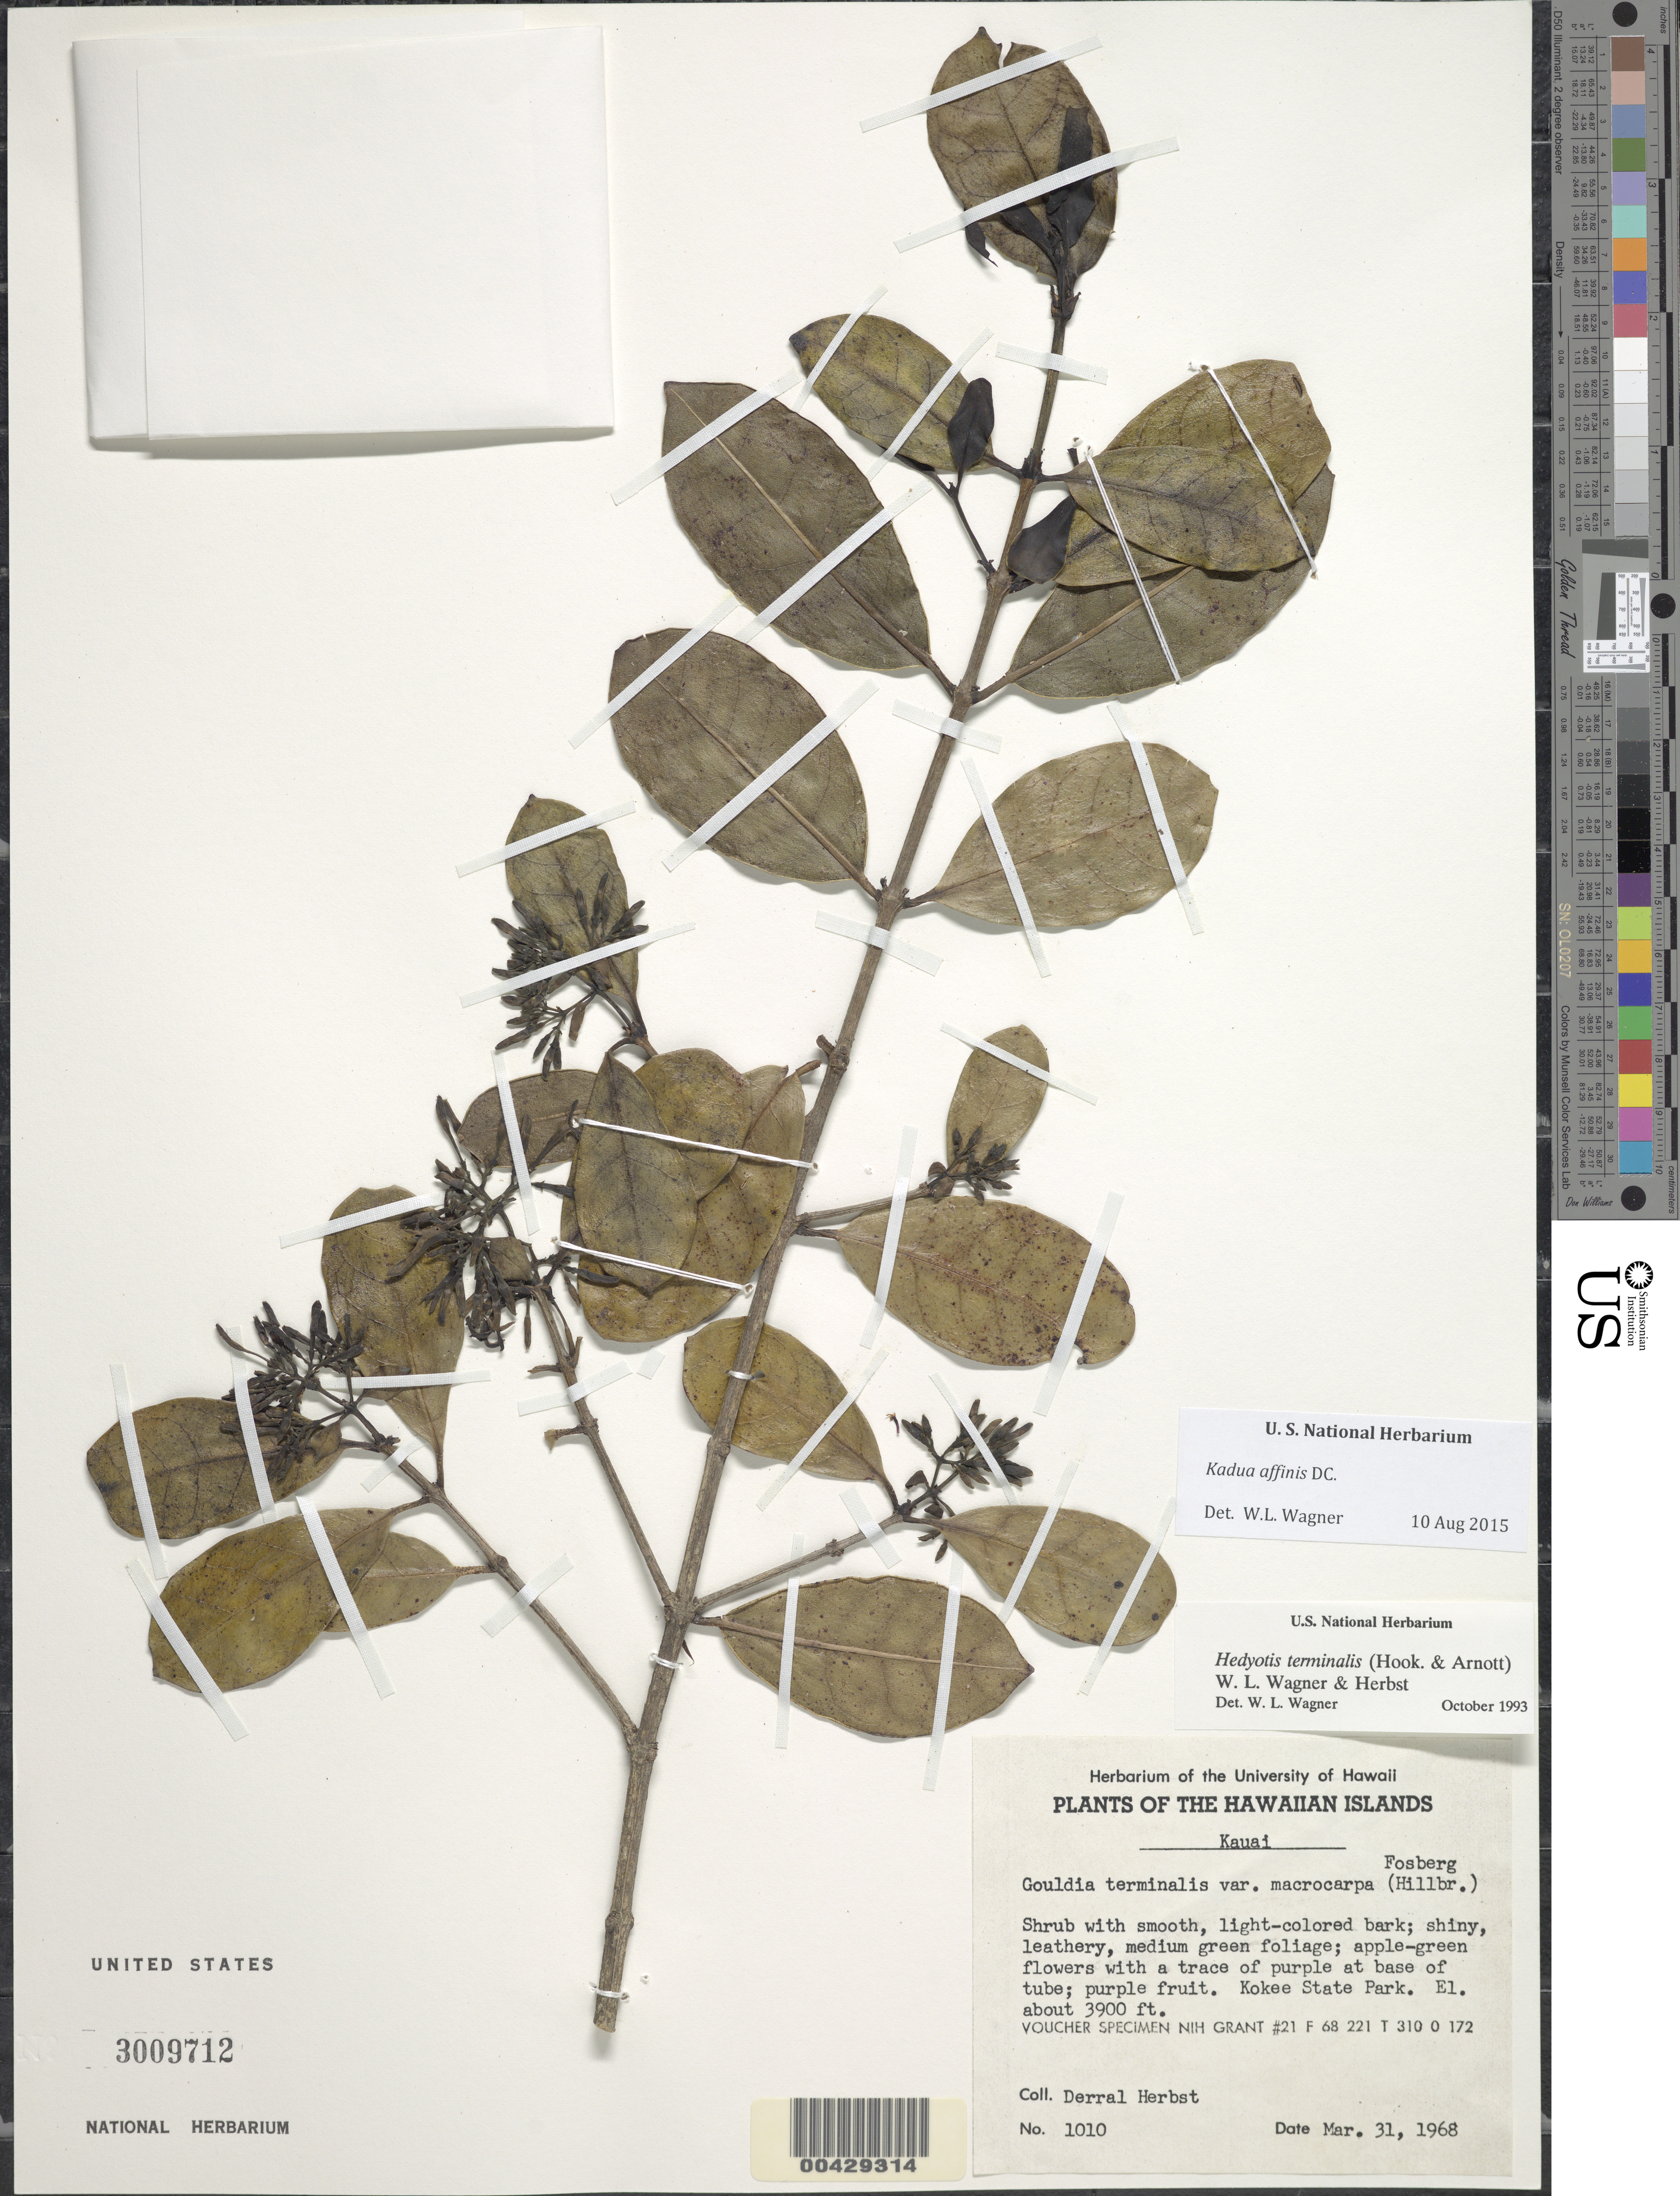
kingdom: Plantae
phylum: Tracheophyta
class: Magnoliopsida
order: Gentianales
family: Rubiaceae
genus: Kadua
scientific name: Kadua affinis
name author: DC.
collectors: D. R. Herbst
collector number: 1010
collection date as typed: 31 Mar 1968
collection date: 1968-03-31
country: United States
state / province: Hawaii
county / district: Kauai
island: Kaua'i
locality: Kokee State Park.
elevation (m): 1189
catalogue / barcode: US 3009712